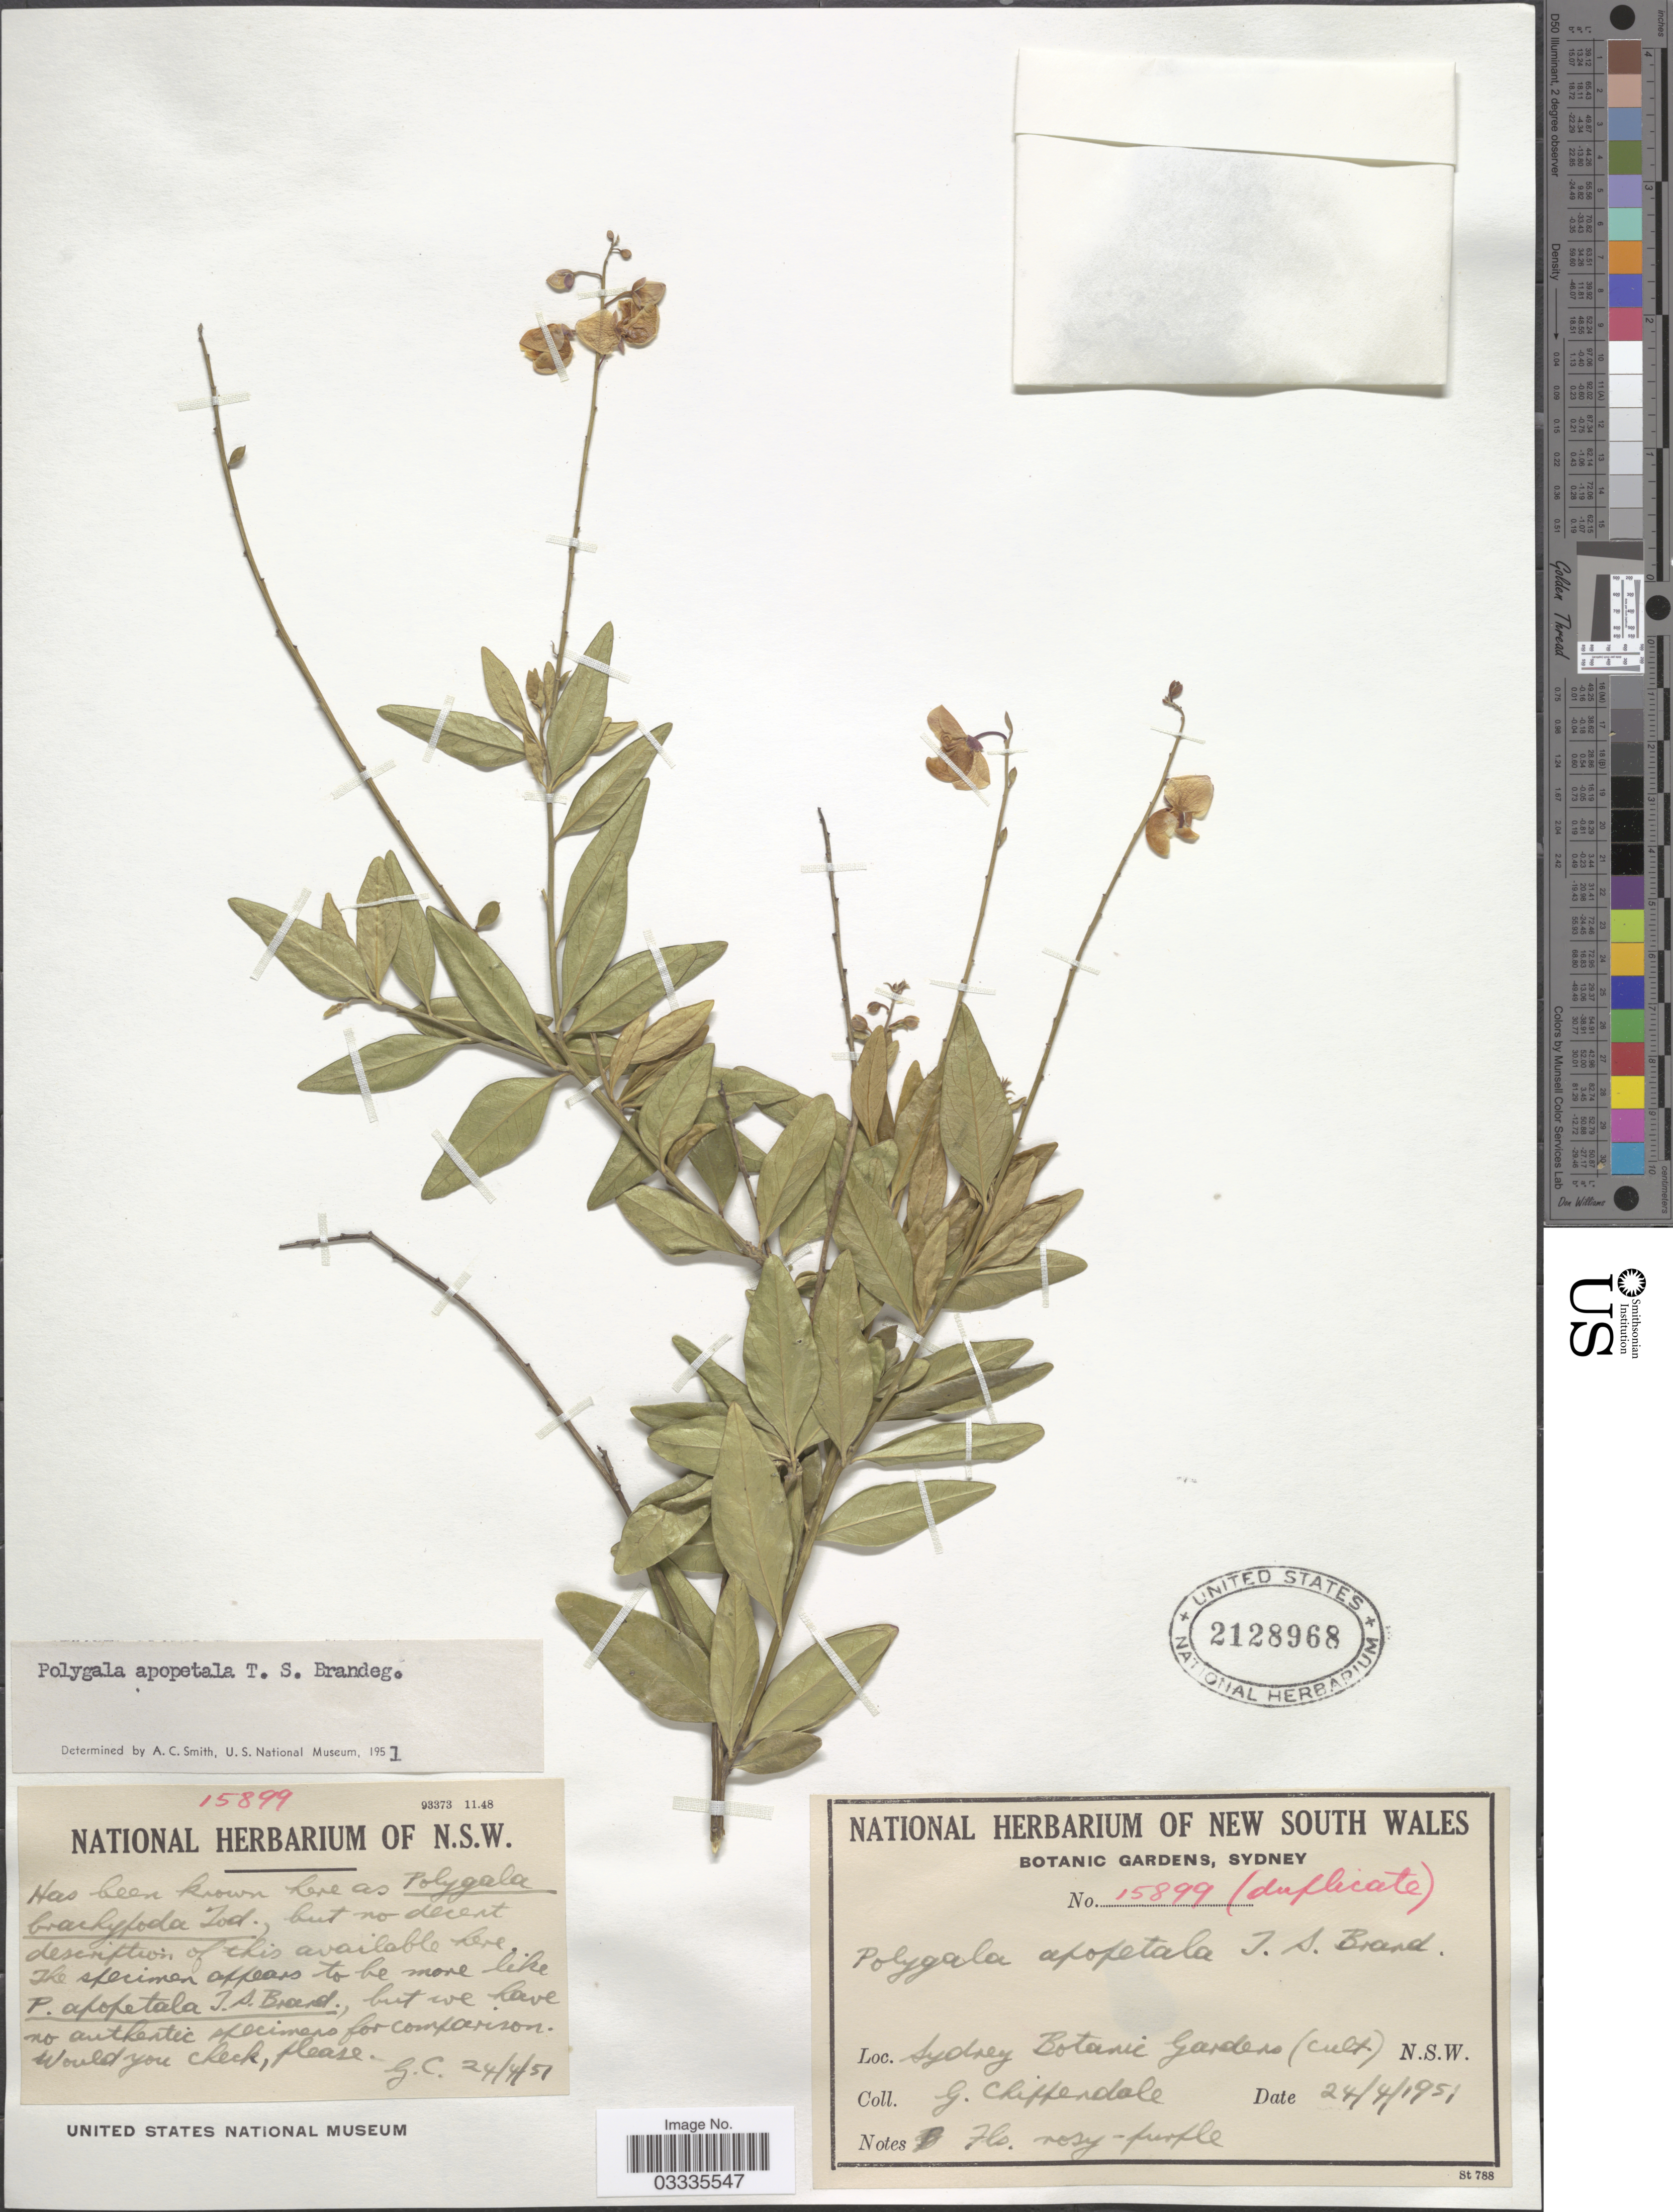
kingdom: Plantae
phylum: Tracheophyta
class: Magnoliopsida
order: Fabales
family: Polygalaceae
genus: Asemeia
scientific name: Asemeia apopetala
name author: (K. Brandegee) J.F.B. Pastore & J.R. Abbott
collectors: G. Chiffendale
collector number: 15899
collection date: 1951-04-24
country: Australia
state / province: New South Wales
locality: Sydney Botanic Gardens.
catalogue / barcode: US 2128968